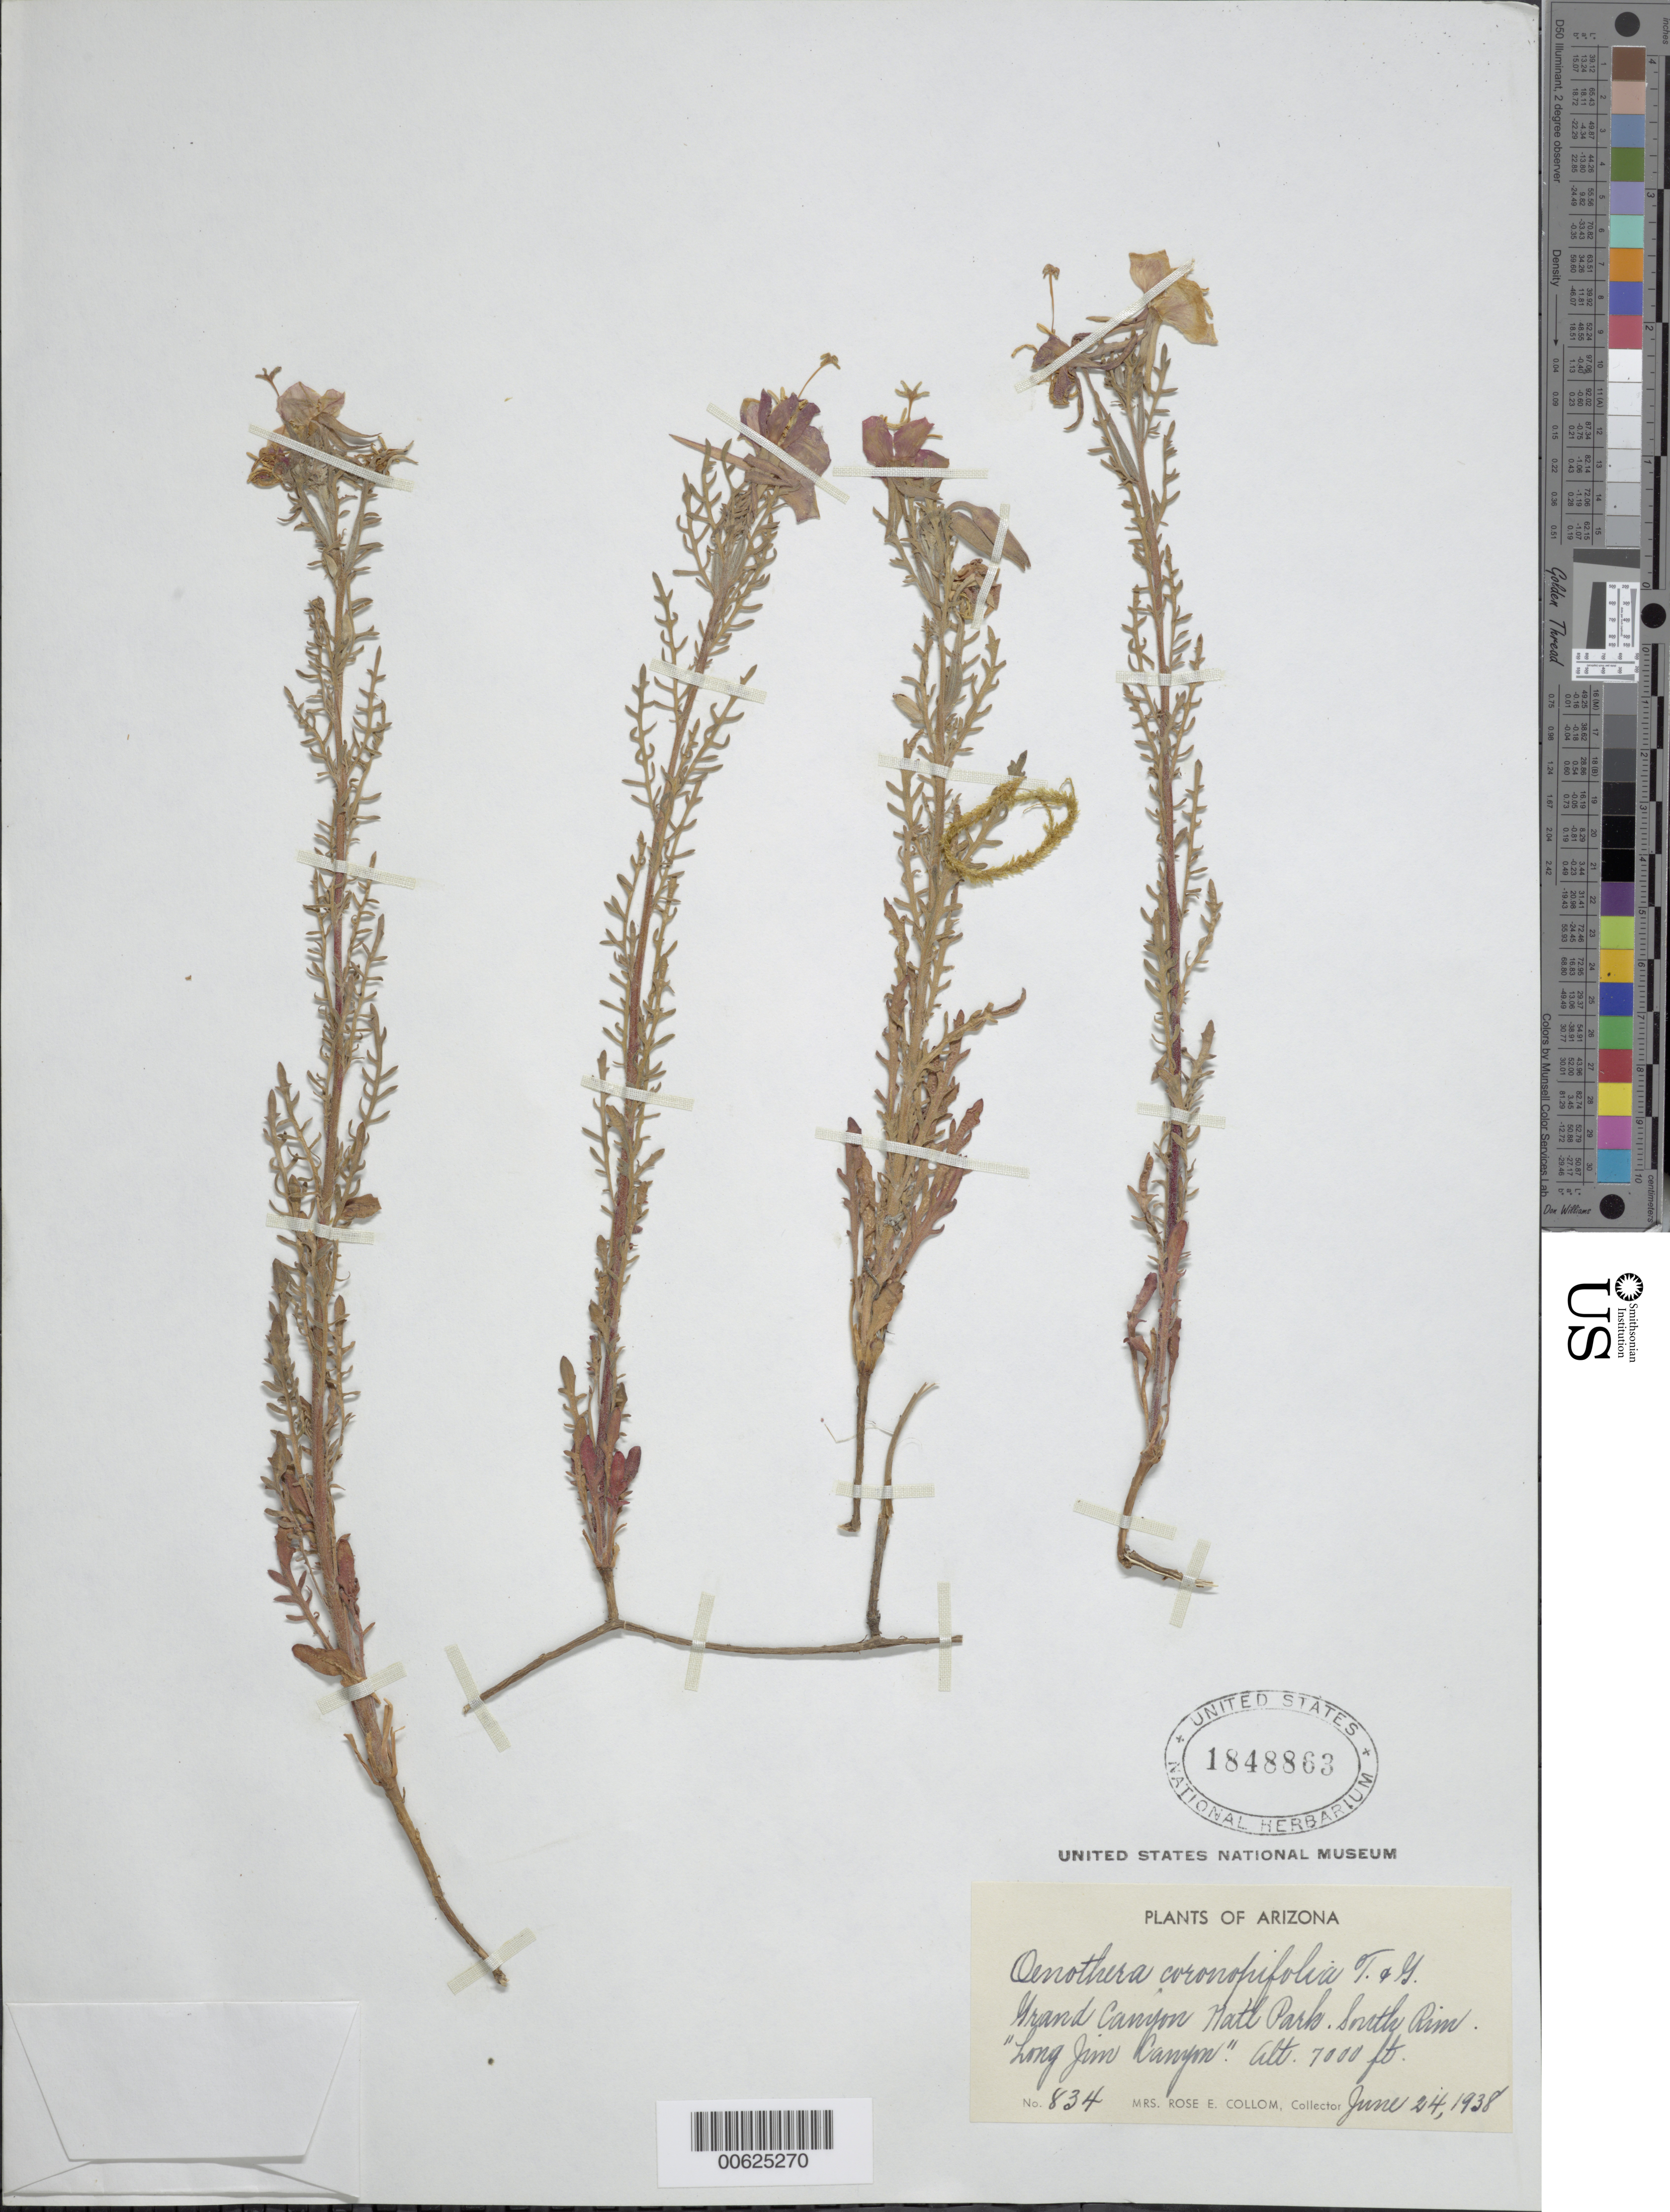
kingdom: Plantae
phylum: Tracheophyta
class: Magnoliopsida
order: Myrtales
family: Onagraceae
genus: Oenothera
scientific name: Oenothera coronopifolia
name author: Torr. & A. Gray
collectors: R. E. Collom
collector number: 834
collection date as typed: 24 Jun 1938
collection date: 1938-06-24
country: United States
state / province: Arizona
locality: Grand Canyon Natl. Park. South River "Long Jim Canyon"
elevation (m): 2134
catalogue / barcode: US 1848863